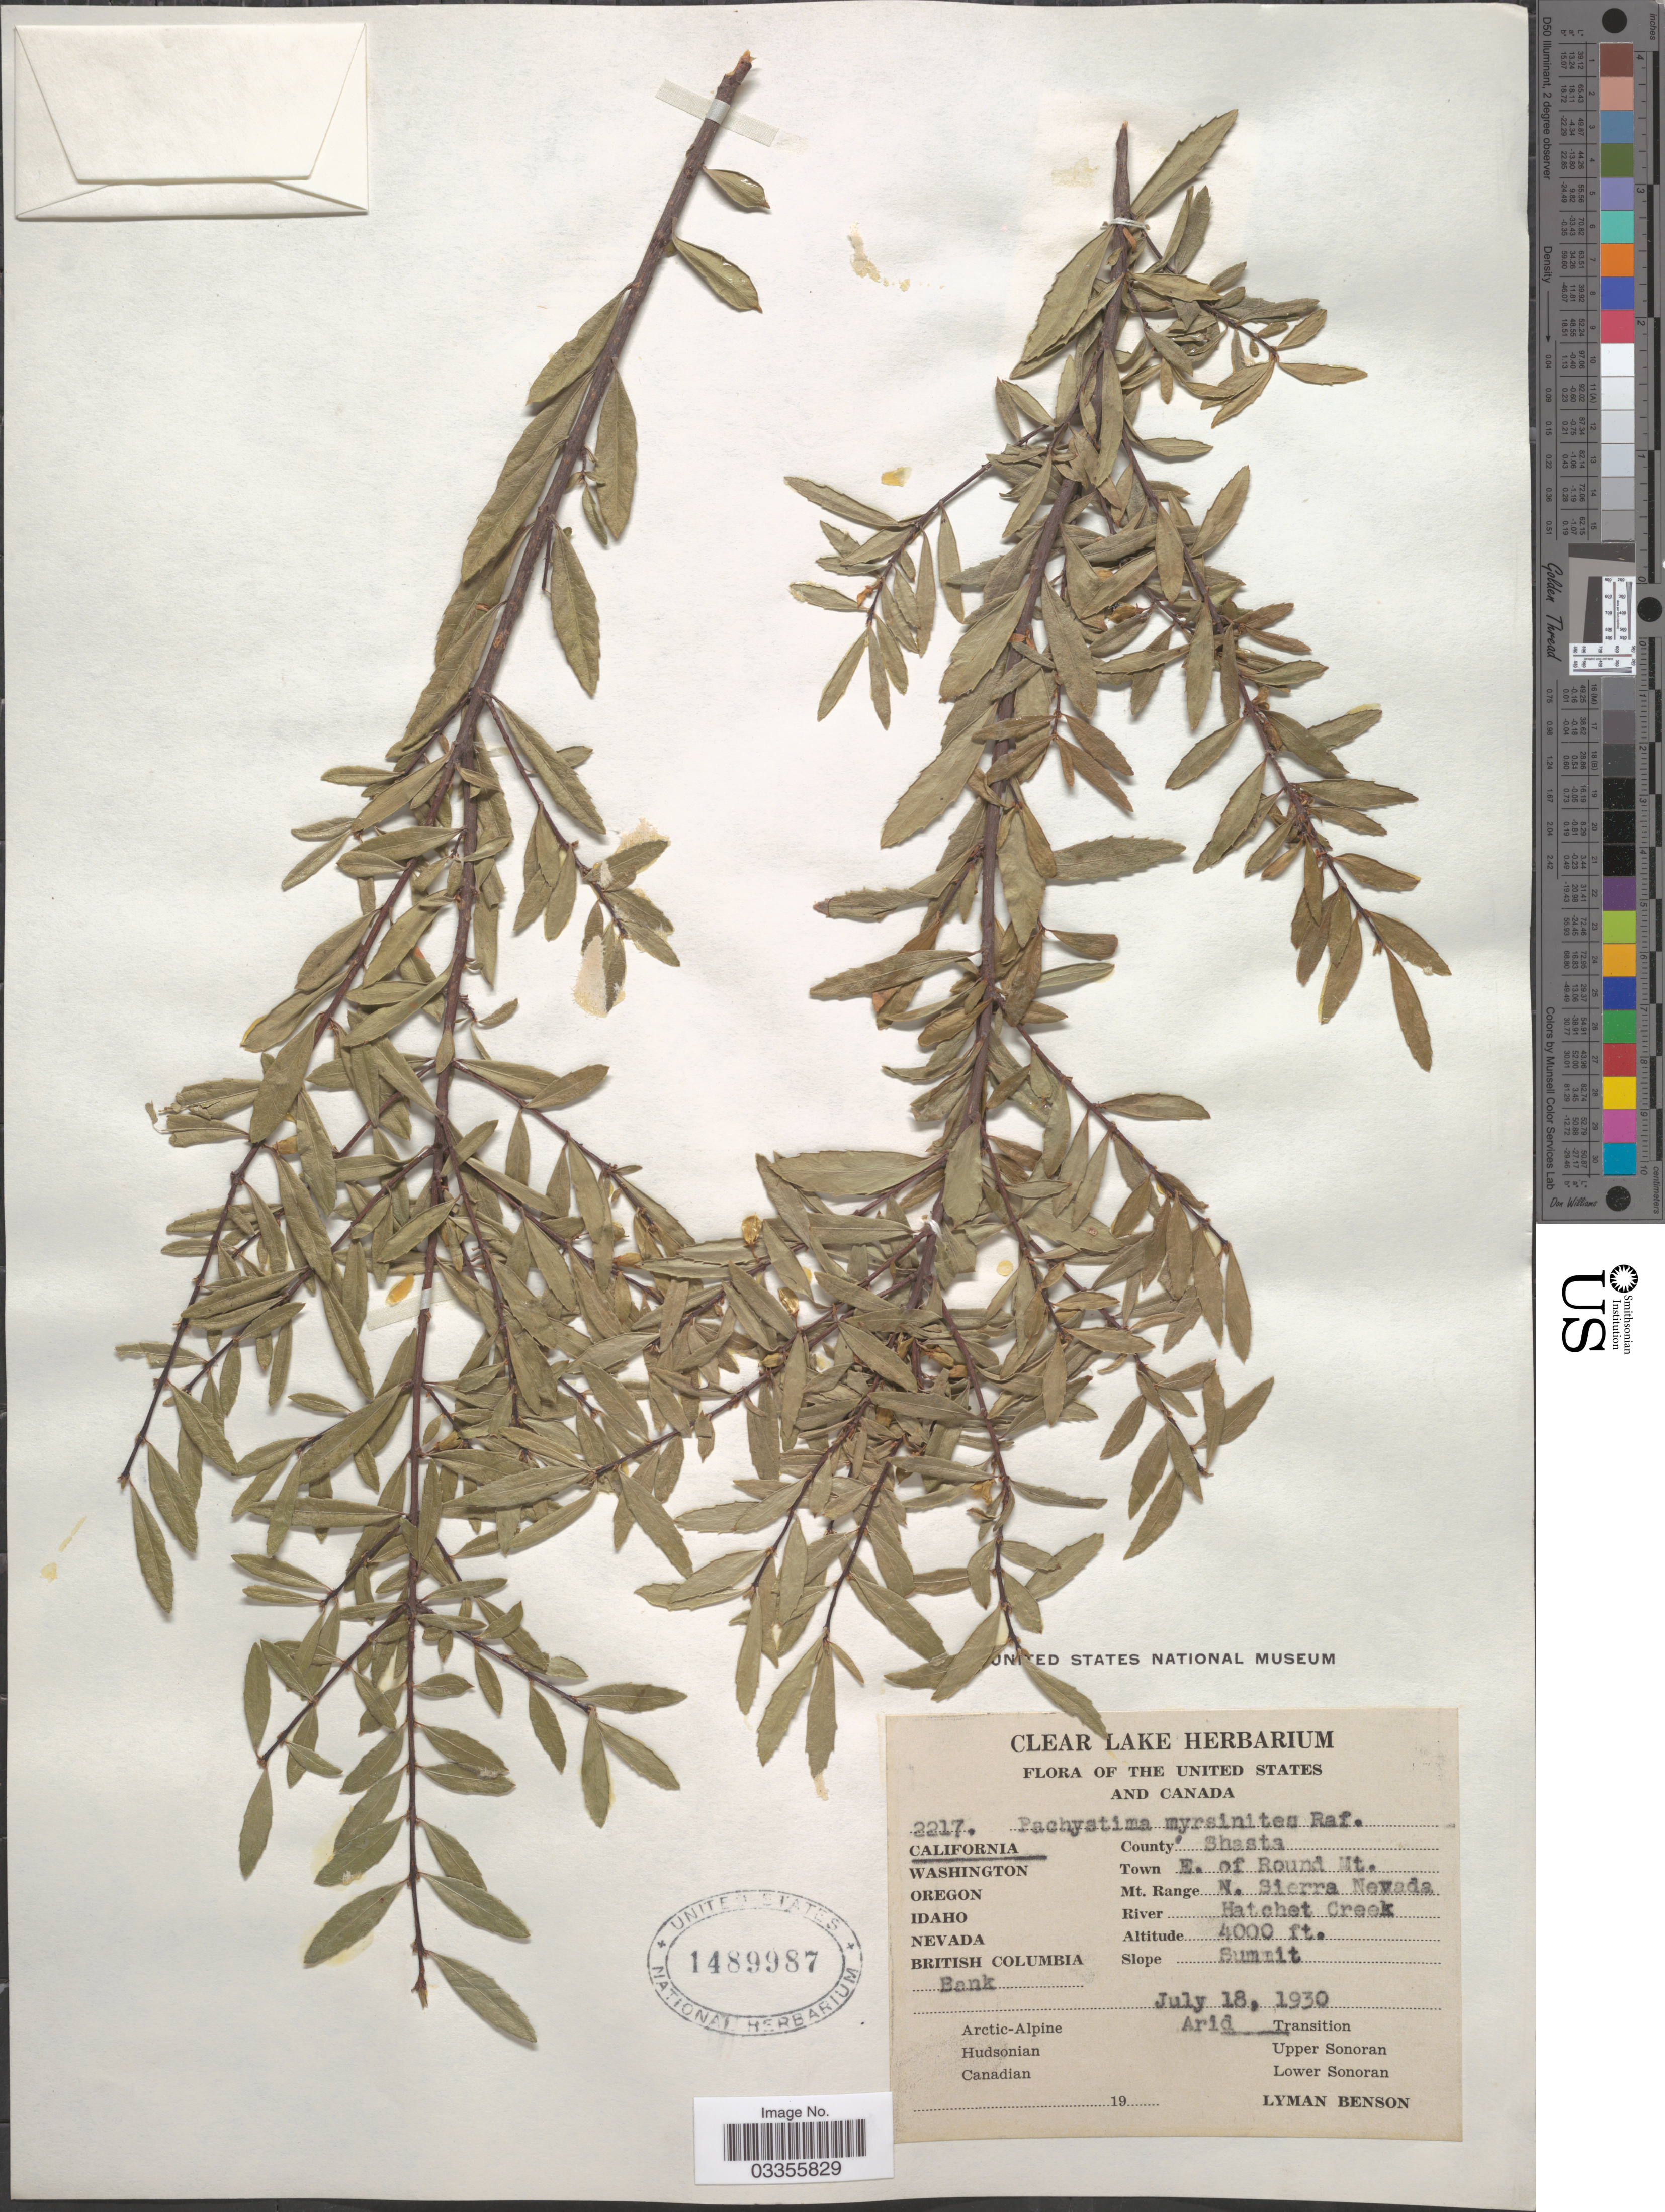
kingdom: Plantae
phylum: Tracheophyta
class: Magnoliopsida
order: Celastrales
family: Celastraceae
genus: Paxistima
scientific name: Paxistima myrsinites subsp. myrsinites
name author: (Pursh) Raf.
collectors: L. D. Benson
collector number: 2217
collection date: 1930-07-18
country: United States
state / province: California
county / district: Shasta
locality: County Shasta. Town E. of Round Mt. Mt. Range N. Sierra Nevada. River Hatchet Creek. Slope Summit. Arid Transition.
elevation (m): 1219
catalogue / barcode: US 1489987